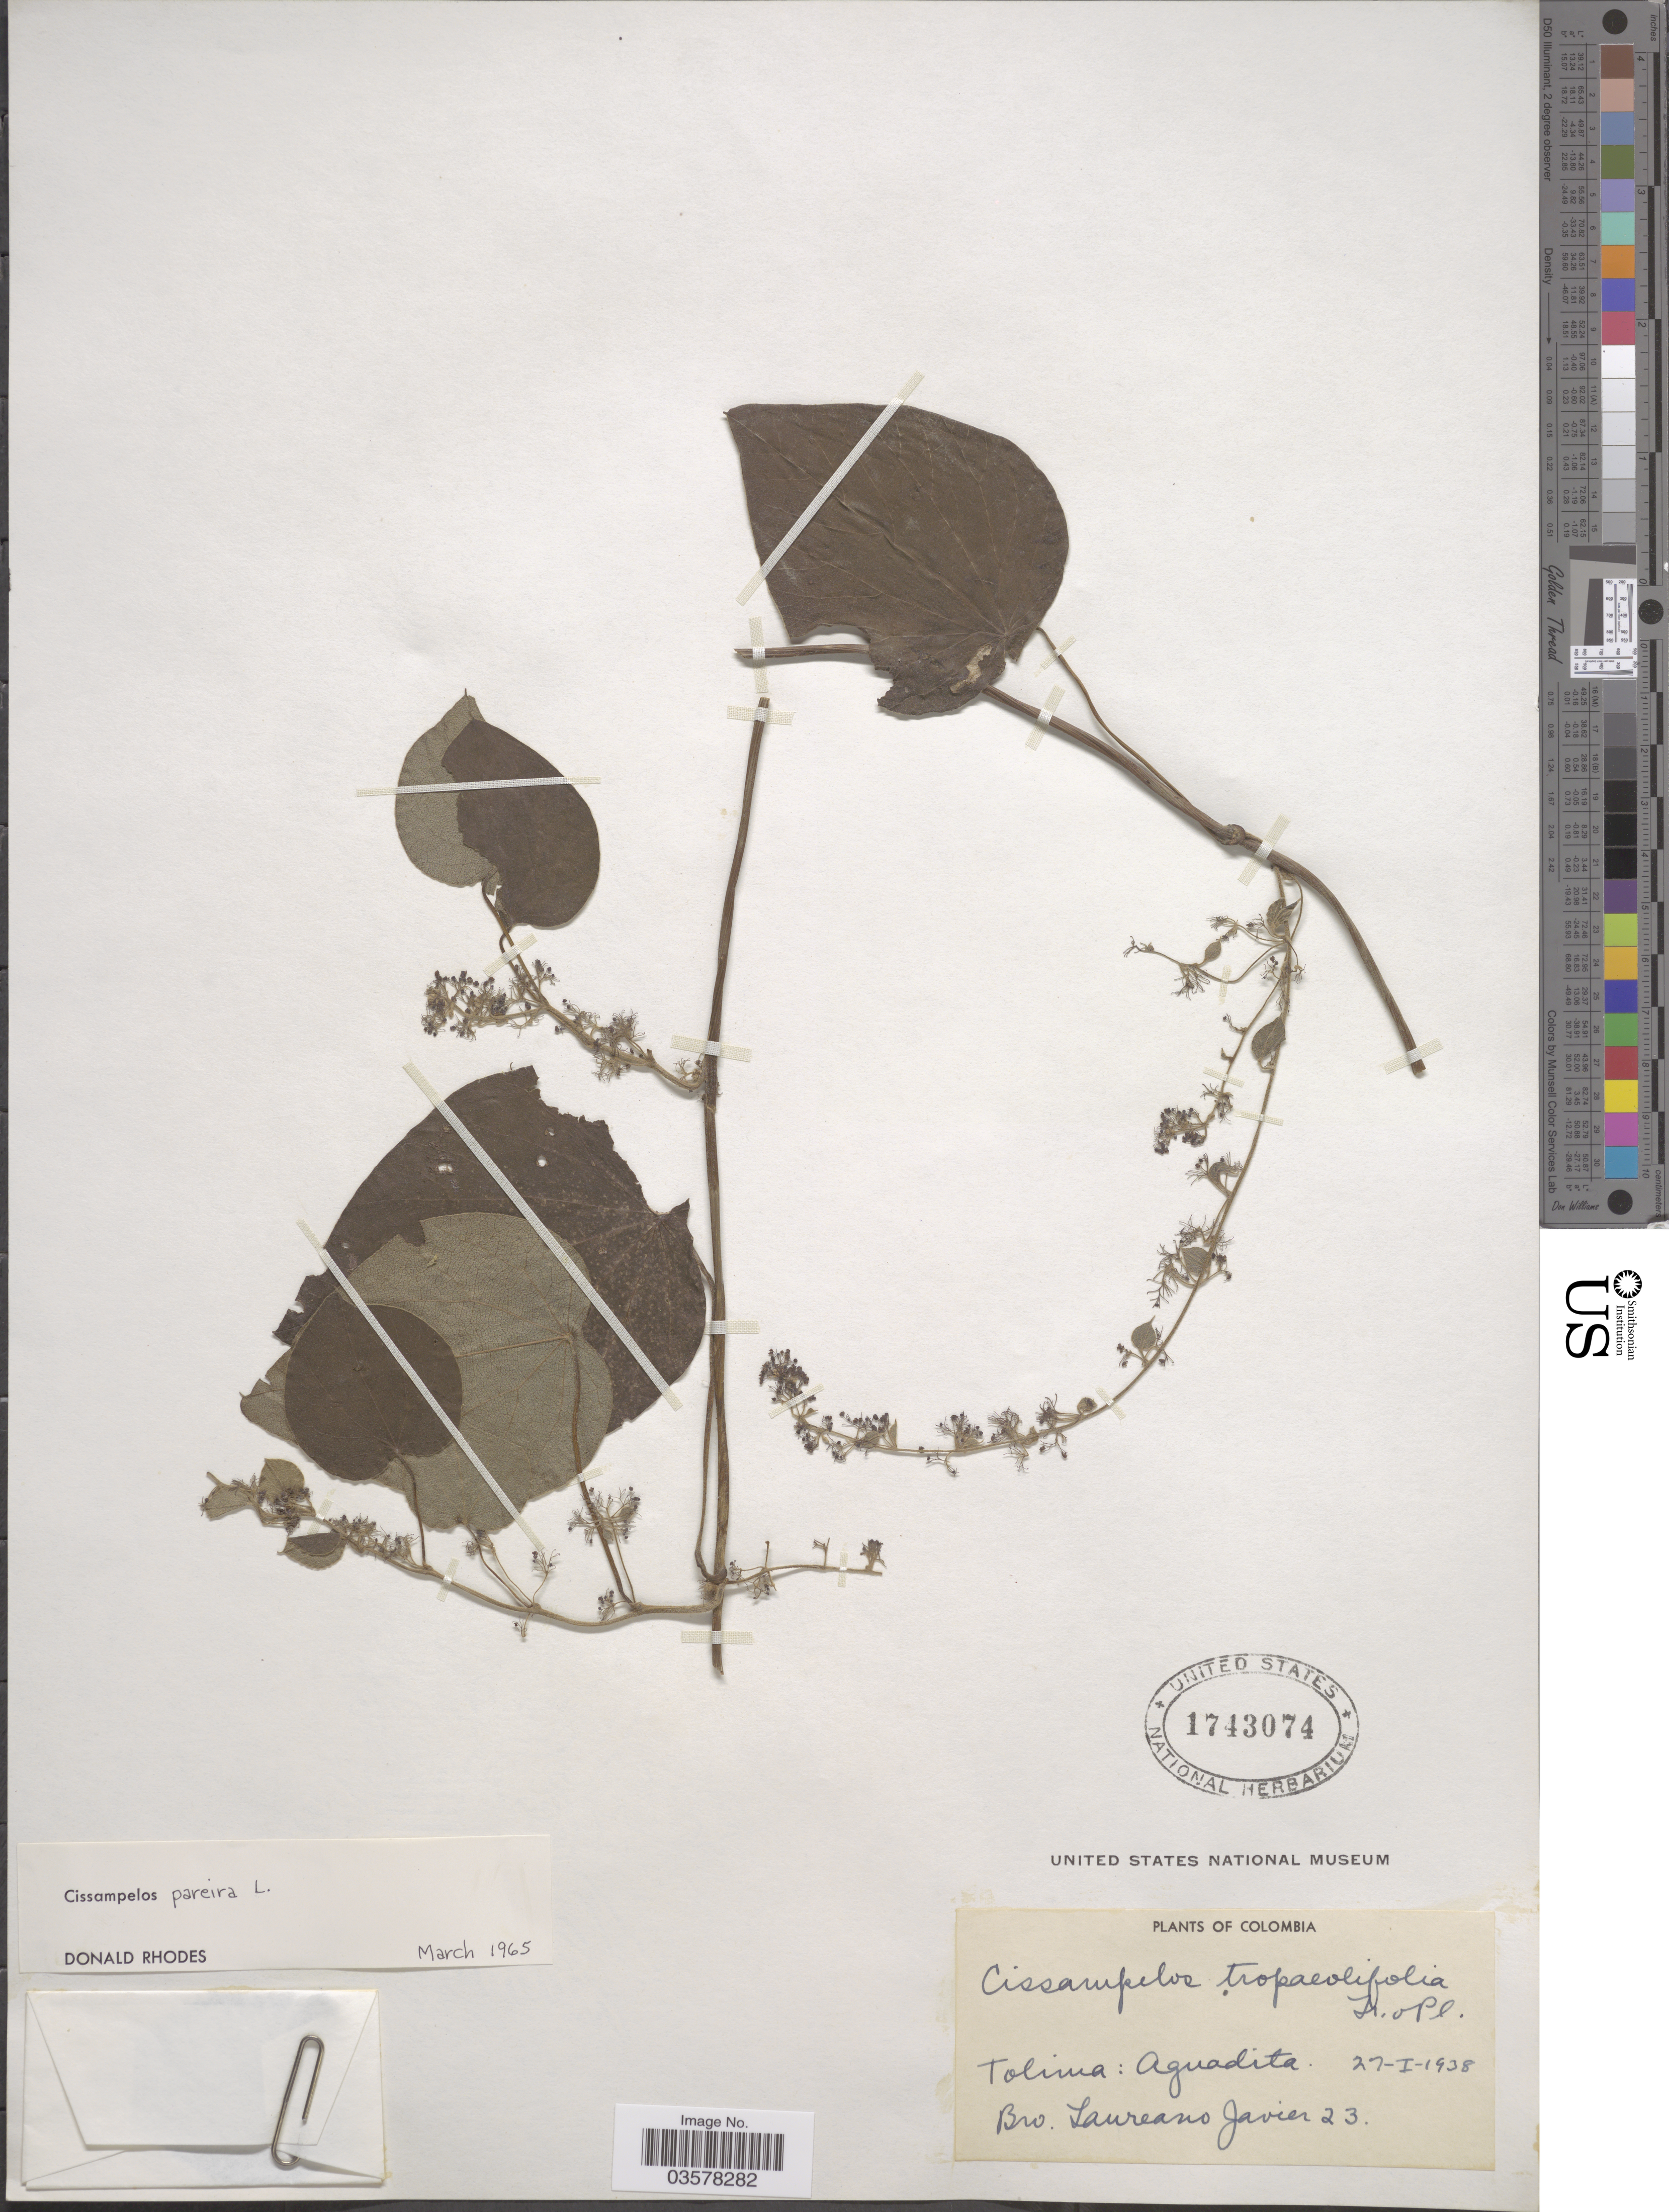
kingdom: Plantae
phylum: Tracheophyta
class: Magnoliopsida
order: Ranunculales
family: Menispermaceae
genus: Cissampelos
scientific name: Cissampelos pareira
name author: L.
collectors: L. Javier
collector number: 23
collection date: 1938-01-27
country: Colombia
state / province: Tolima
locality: Aguadita.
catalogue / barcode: US 1743074